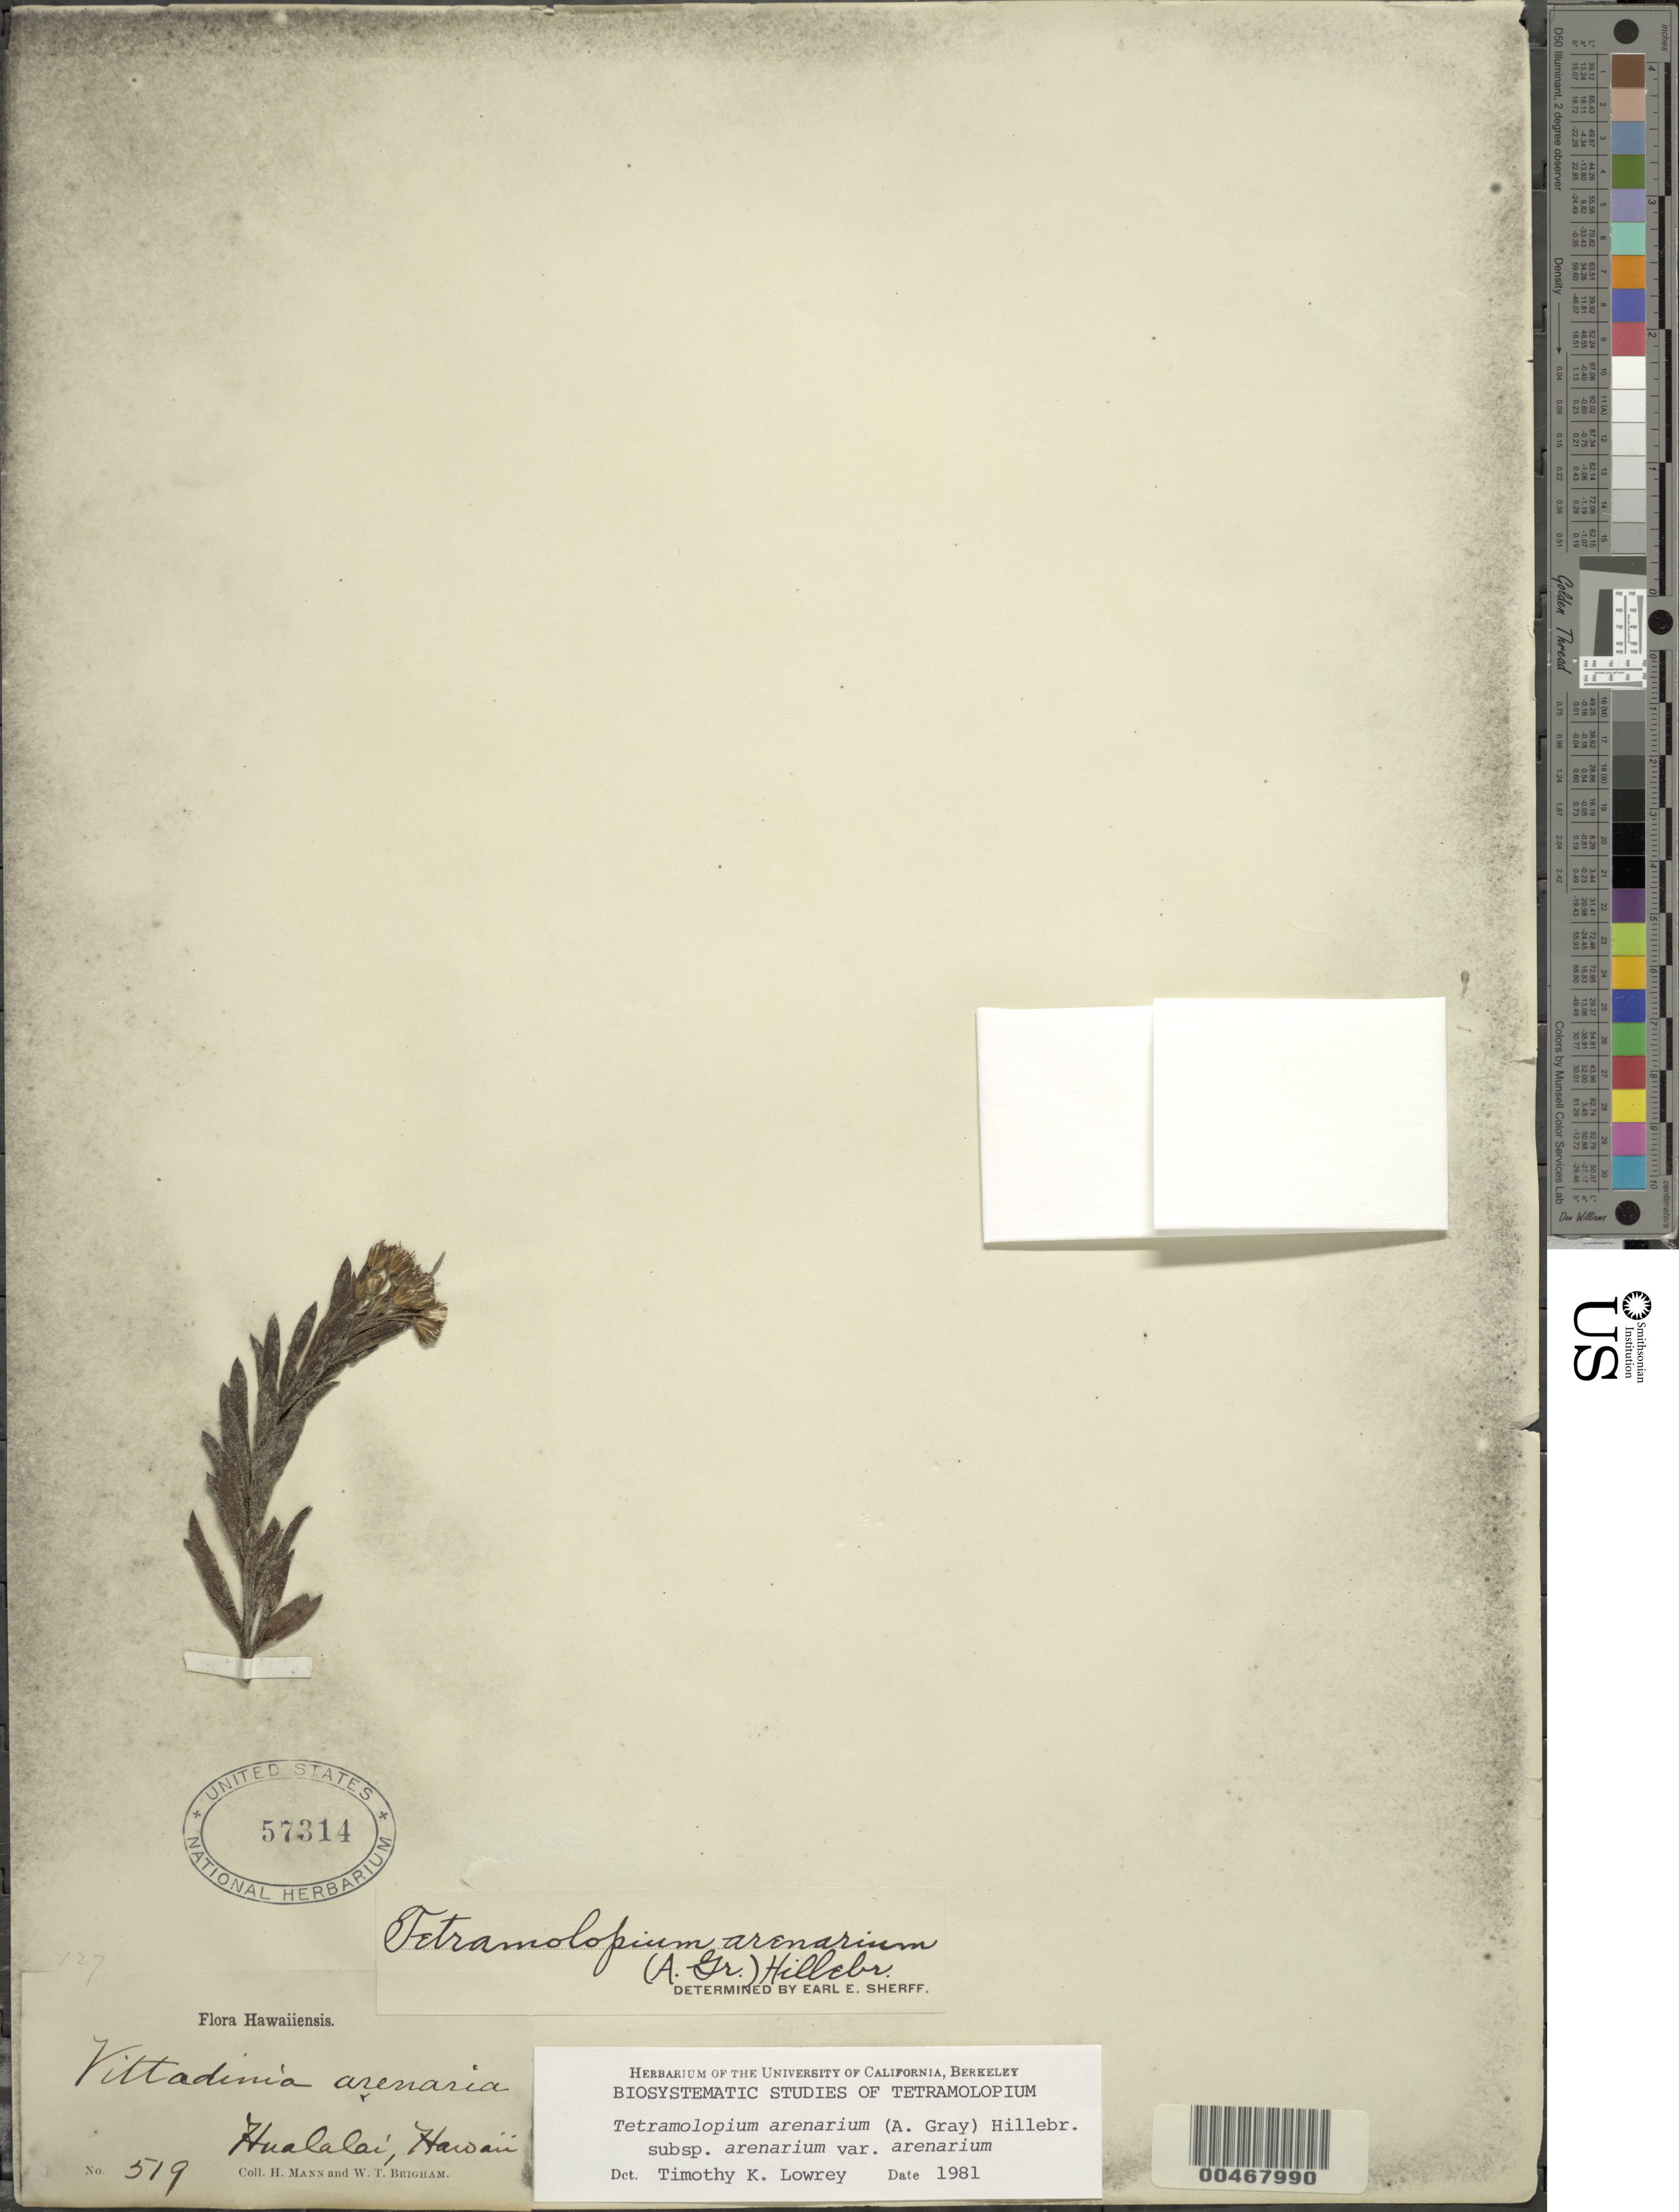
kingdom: Plantae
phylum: Tracheophyta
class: Magnoliopsida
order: Asterales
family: Asteraceae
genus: Tetramolopium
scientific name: Tetramolopium arenarium var. arenarium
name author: Hillebr.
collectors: H. Mann & W. T. Brigham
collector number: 519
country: United States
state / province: Hawaii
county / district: Hawaii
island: Hawaii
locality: Hualalai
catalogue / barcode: US 53714